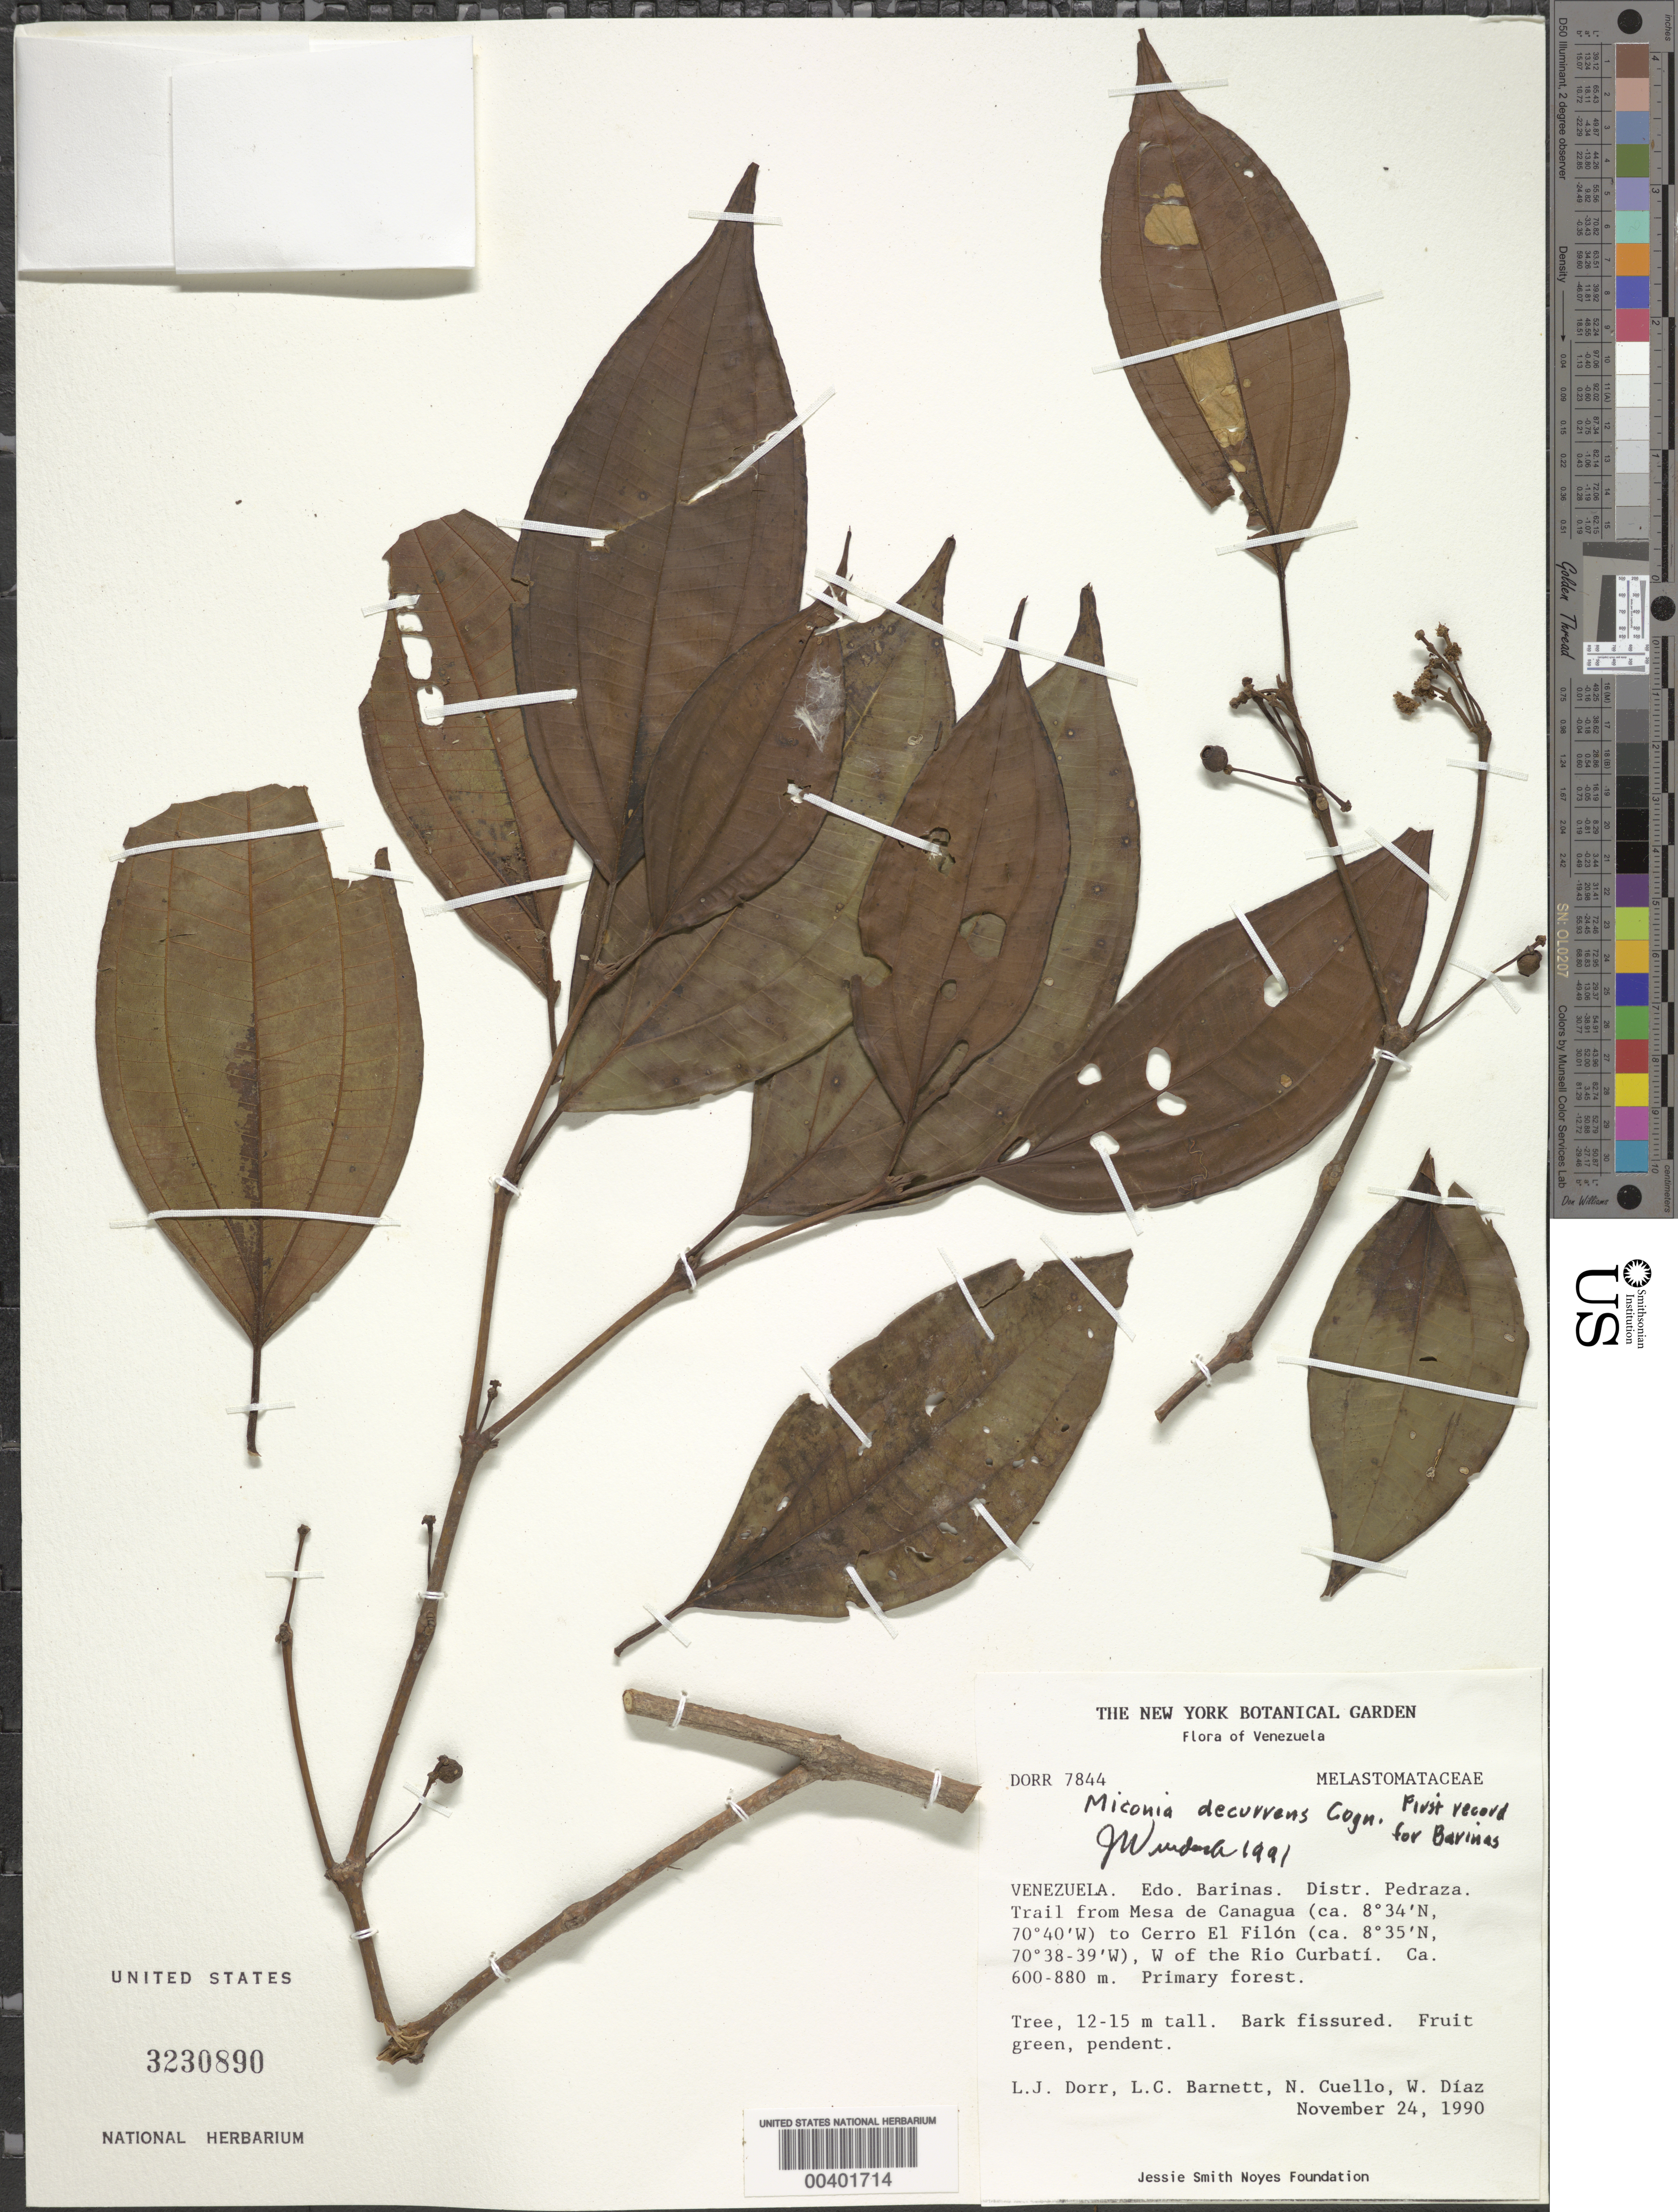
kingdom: Plantae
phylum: Tracheophyta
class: Magnoliopsida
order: Myrtales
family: Melastomataceae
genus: Miconia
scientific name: Miconia decurrens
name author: Cogn.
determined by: Wurdack, John J., (US), US (UNITED STATES)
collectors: L. J. Dorr, L. C. Barnett, N. L. Cuello & W. Díaz P.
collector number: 7844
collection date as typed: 24 Nov 1990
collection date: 1990-11-24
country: Venezuela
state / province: Barinas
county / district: Pedraza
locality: Trail from Mesa de Canagua to Cerro El Filón, W of the Rio Curbatí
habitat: Primary forest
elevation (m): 600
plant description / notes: NY, PORT, US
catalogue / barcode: US 3230890